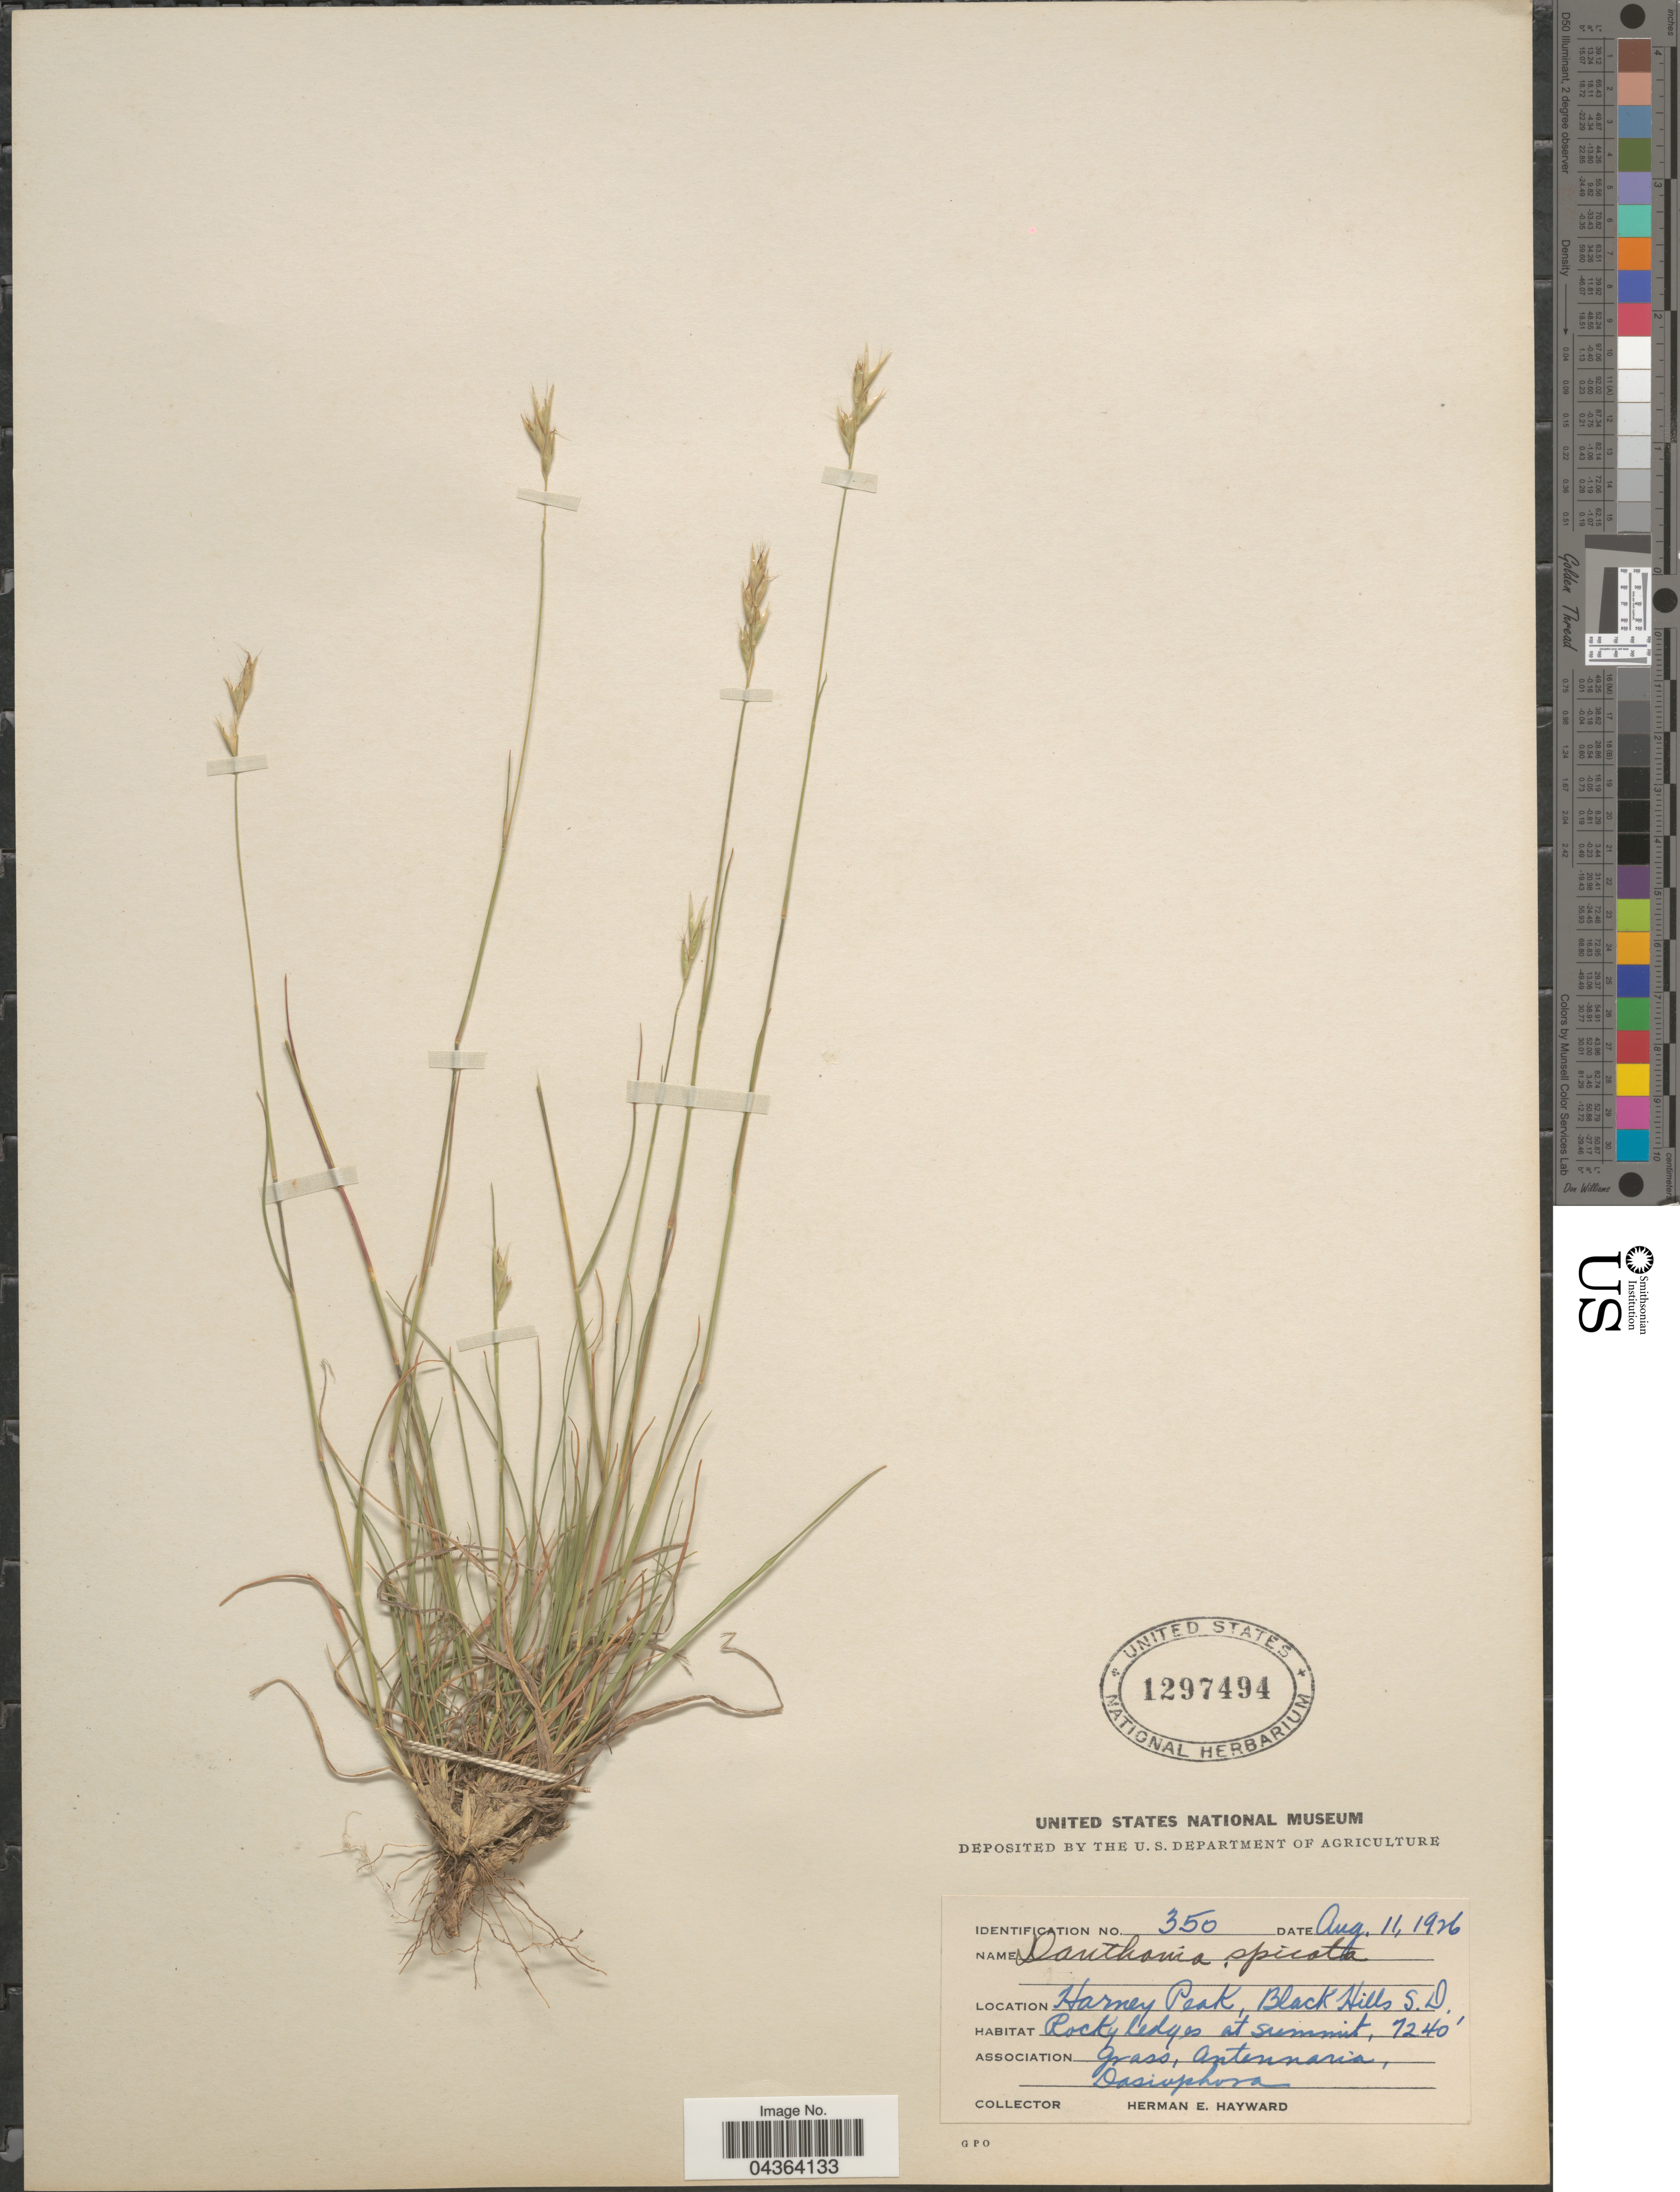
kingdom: Plantae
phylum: Tracheophyta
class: Liliopsida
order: Poales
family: Poaceae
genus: Danthonia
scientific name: Danthonia spicata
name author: (L.) P. Beauv. ex Roem. & Schult.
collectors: H. Hayward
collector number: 350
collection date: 1926-08-11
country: United States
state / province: South Dakota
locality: Harney Peak, Black Hills. Rocky ledges at summit.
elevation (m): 2207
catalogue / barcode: US 1297494